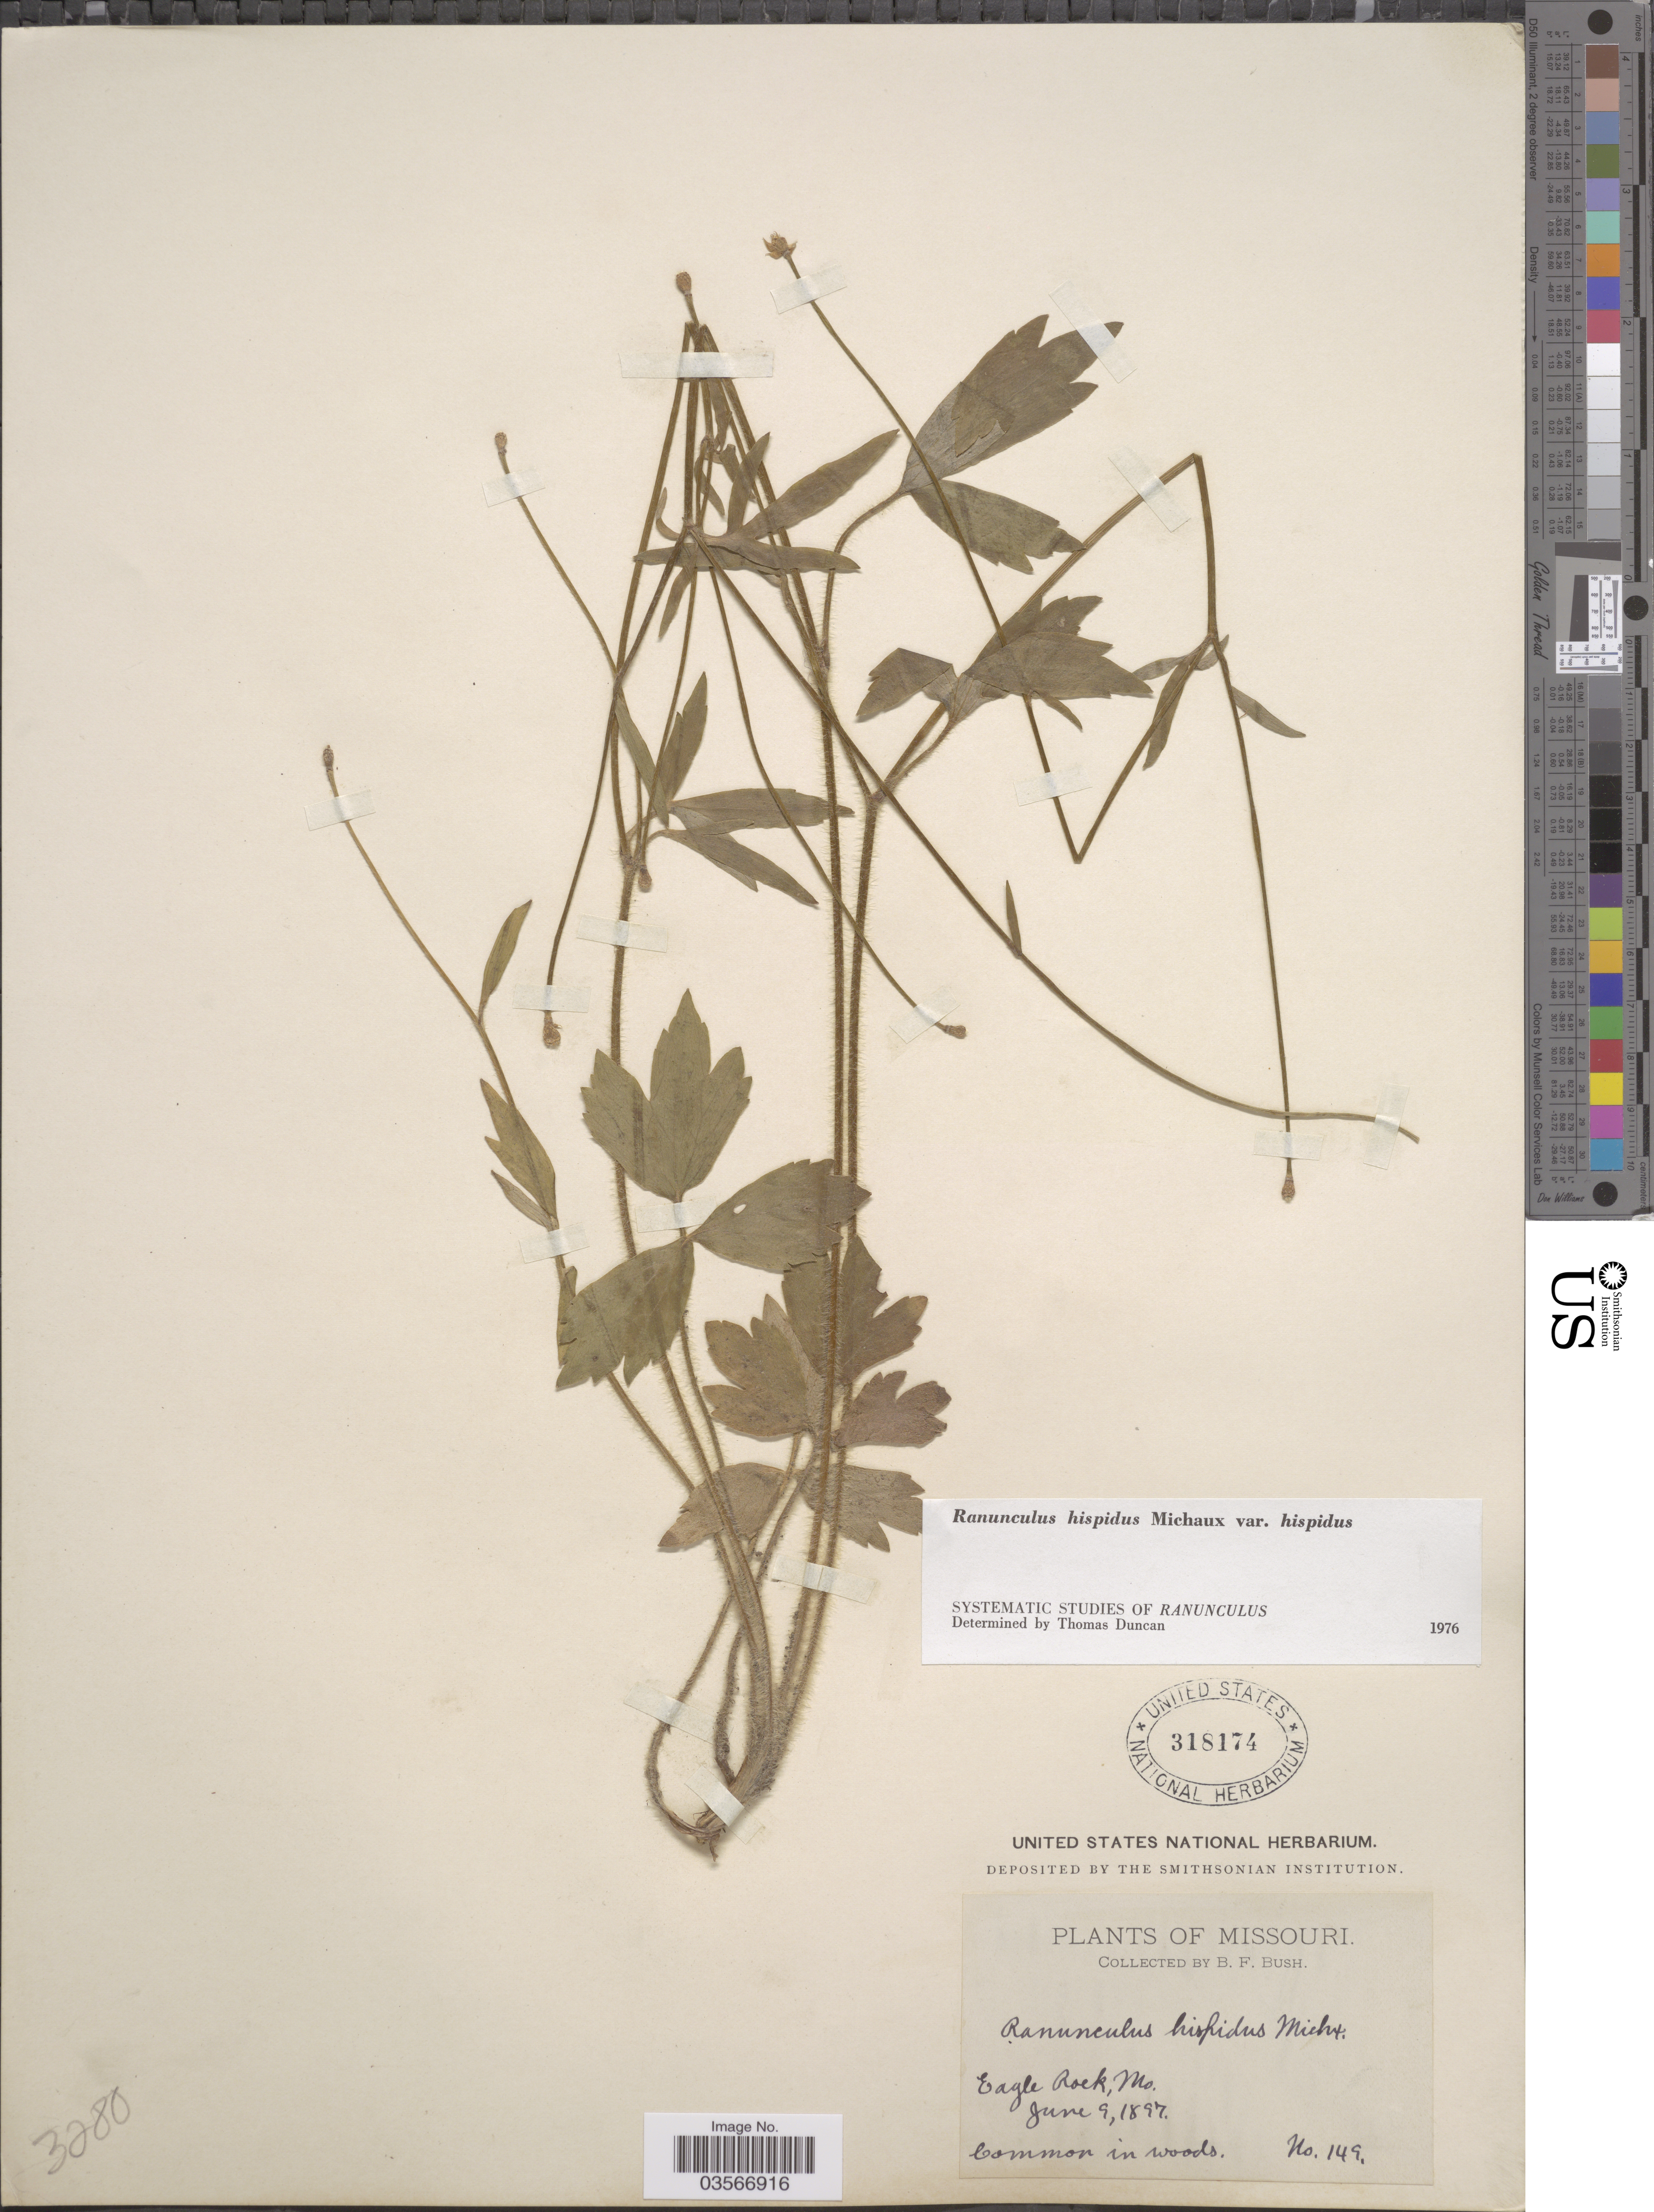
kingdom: Plantae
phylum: Tracheophyta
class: Magnoliopsida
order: Ranunculales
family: Ranunculaceae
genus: Ranunculus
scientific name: Ranunculus hispidus var. hispidus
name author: Michx.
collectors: B. F. Bush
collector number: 149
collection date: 1897-06-09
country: United States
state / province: Missouri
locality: Eagle Rock.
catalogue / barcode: US 318174